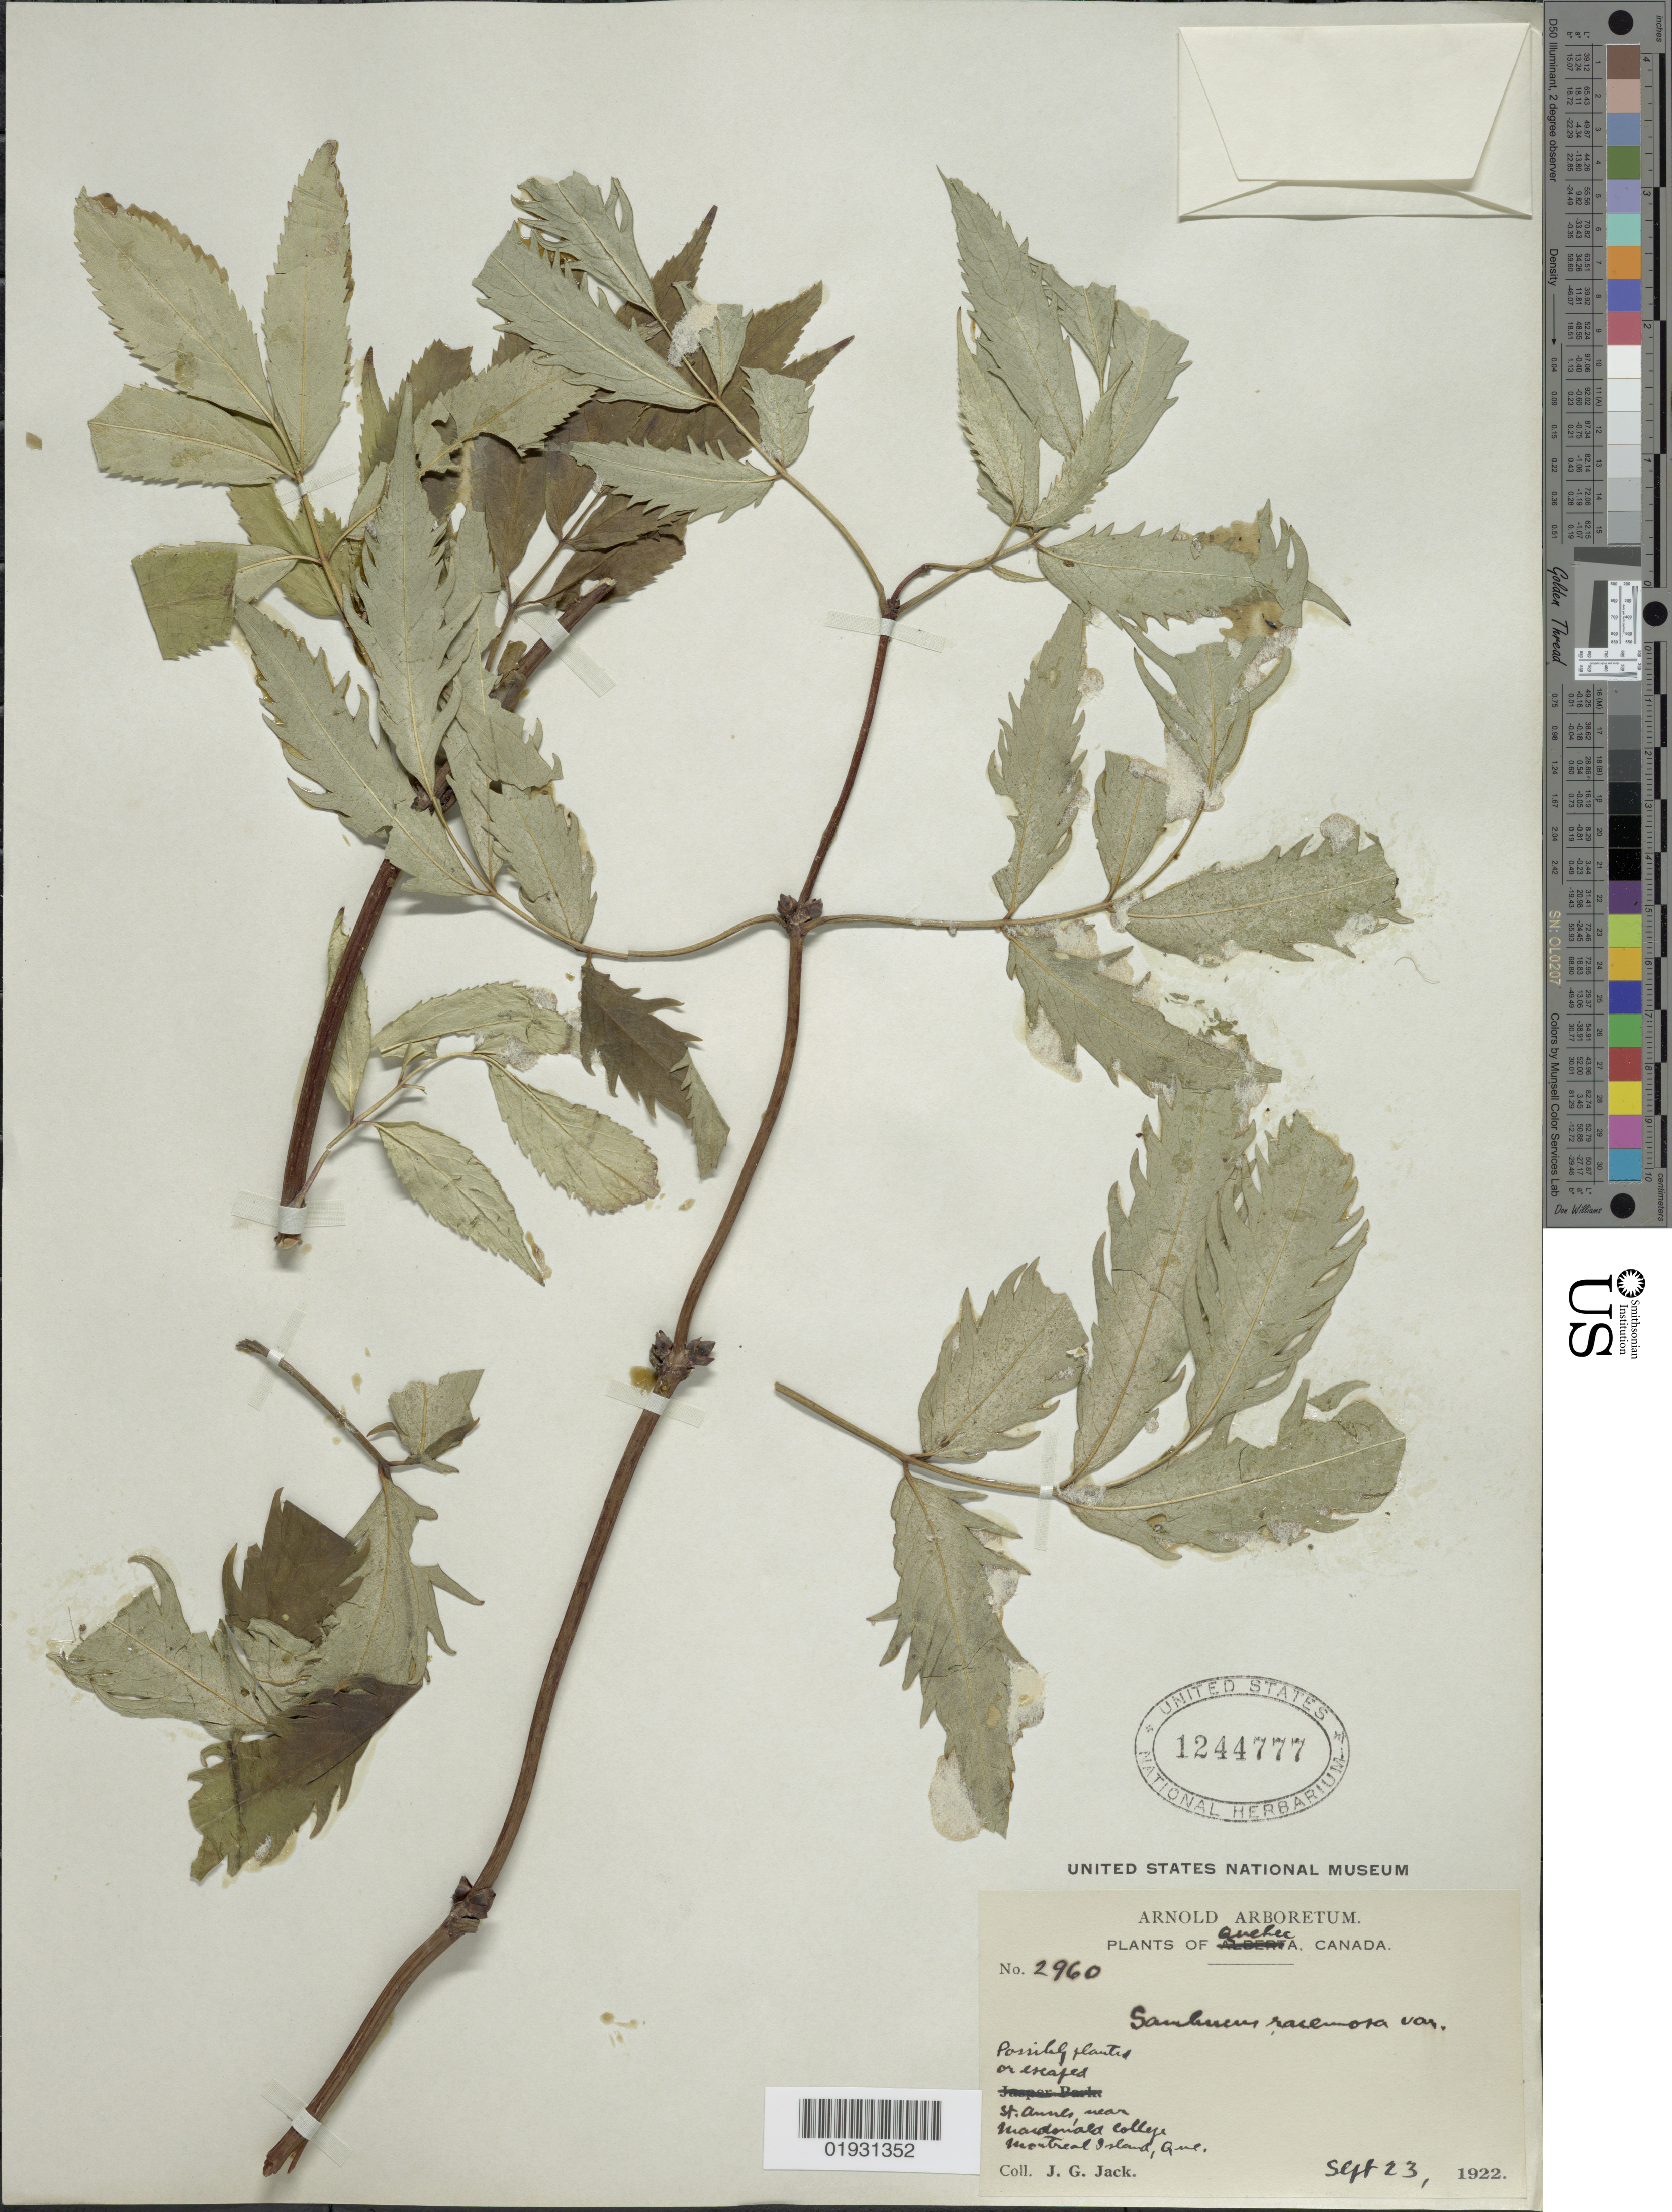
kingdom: Plantae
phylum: Tracheophyta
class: Magnoliopsida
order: Dipsacales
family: Viburnaceae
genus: Sambucus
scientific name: Sambucus racemosa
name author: L.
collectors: J. G. Jack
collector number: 2960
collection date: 1922-09-23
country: Canada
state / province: Quebec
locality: St. Annes, near Macdonald College, Montreal Island, Que.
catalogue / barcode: US 1244777